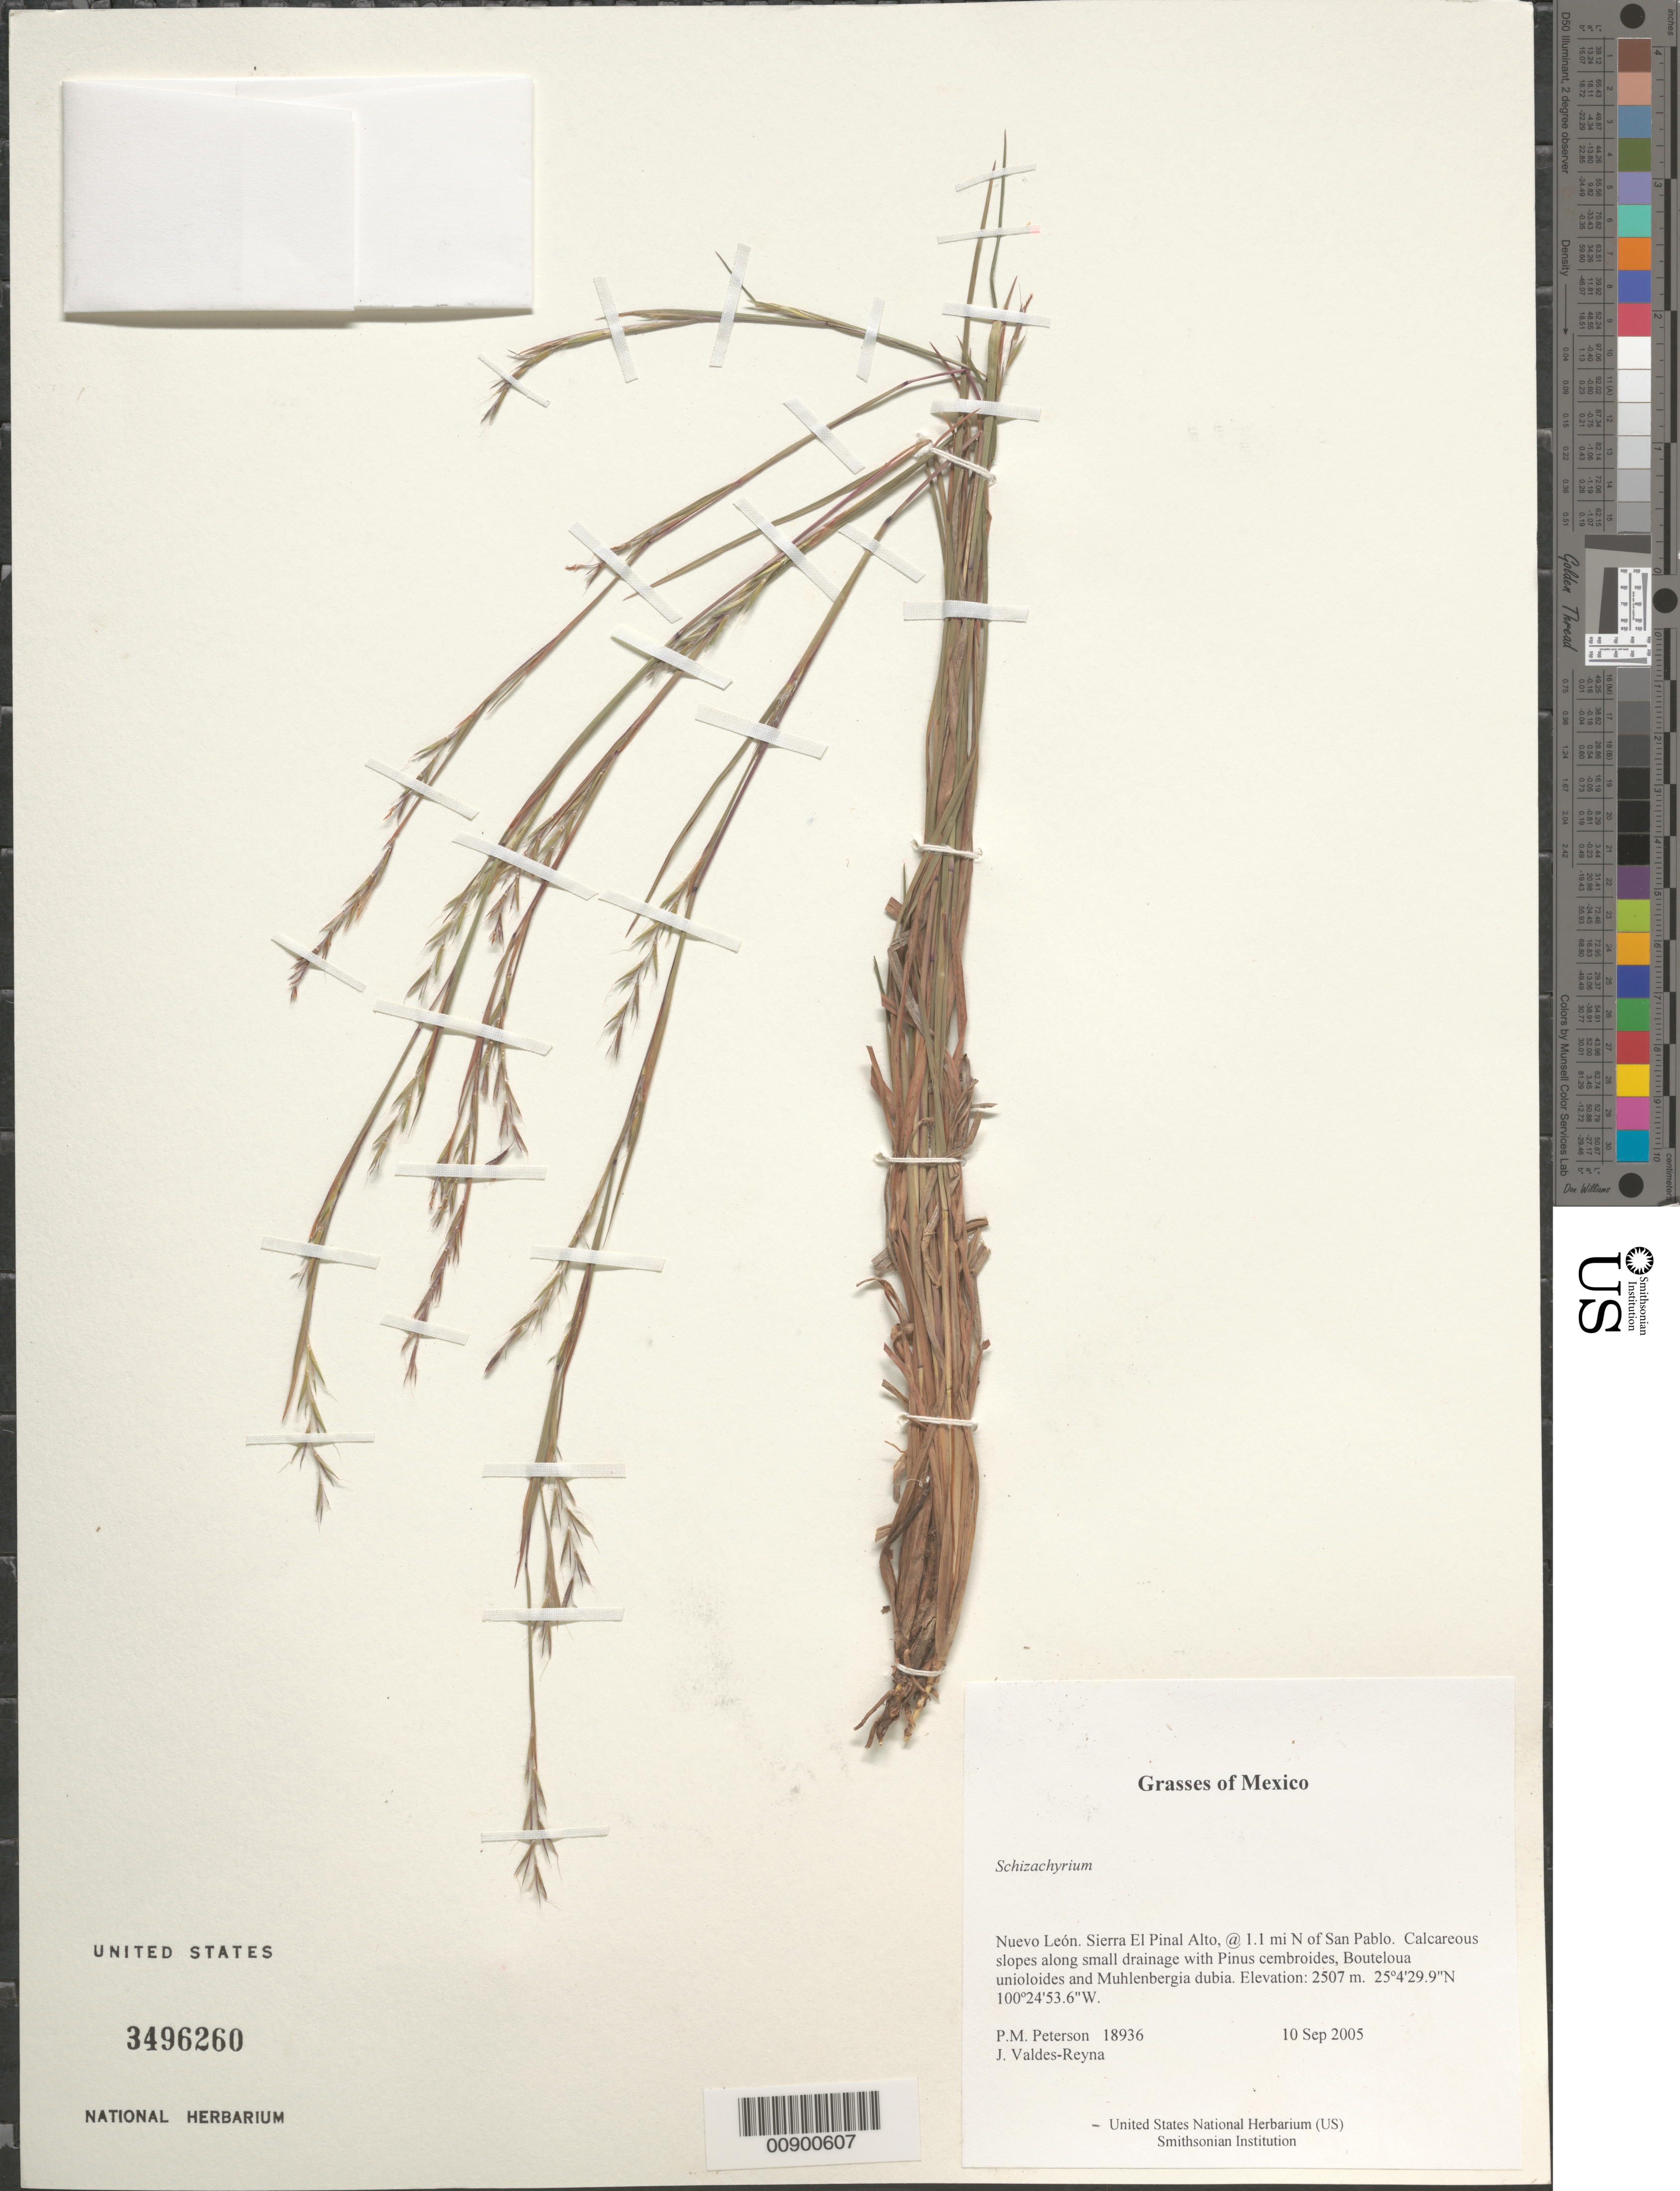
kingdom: Plantae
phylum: Tracheophyta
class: Liliopsida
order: Poales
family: Poaceae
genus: Schizachyrium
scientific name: Schizachyrium sp.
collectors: P. M. Peterson & J. Valdés-Reyna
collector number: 18936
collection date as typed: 10 Sep 2005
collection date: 2005-09-10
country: Mexico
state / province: Nuevo León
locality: Sierra El Pinal Alto, @ 1.1 mi N of San Pablo. Calcareous slopes along small drainage with Pinus cembroides, Bouteloua unioloides and Muhlenbergia dubia.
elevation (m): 2507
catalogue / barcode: US 3496260